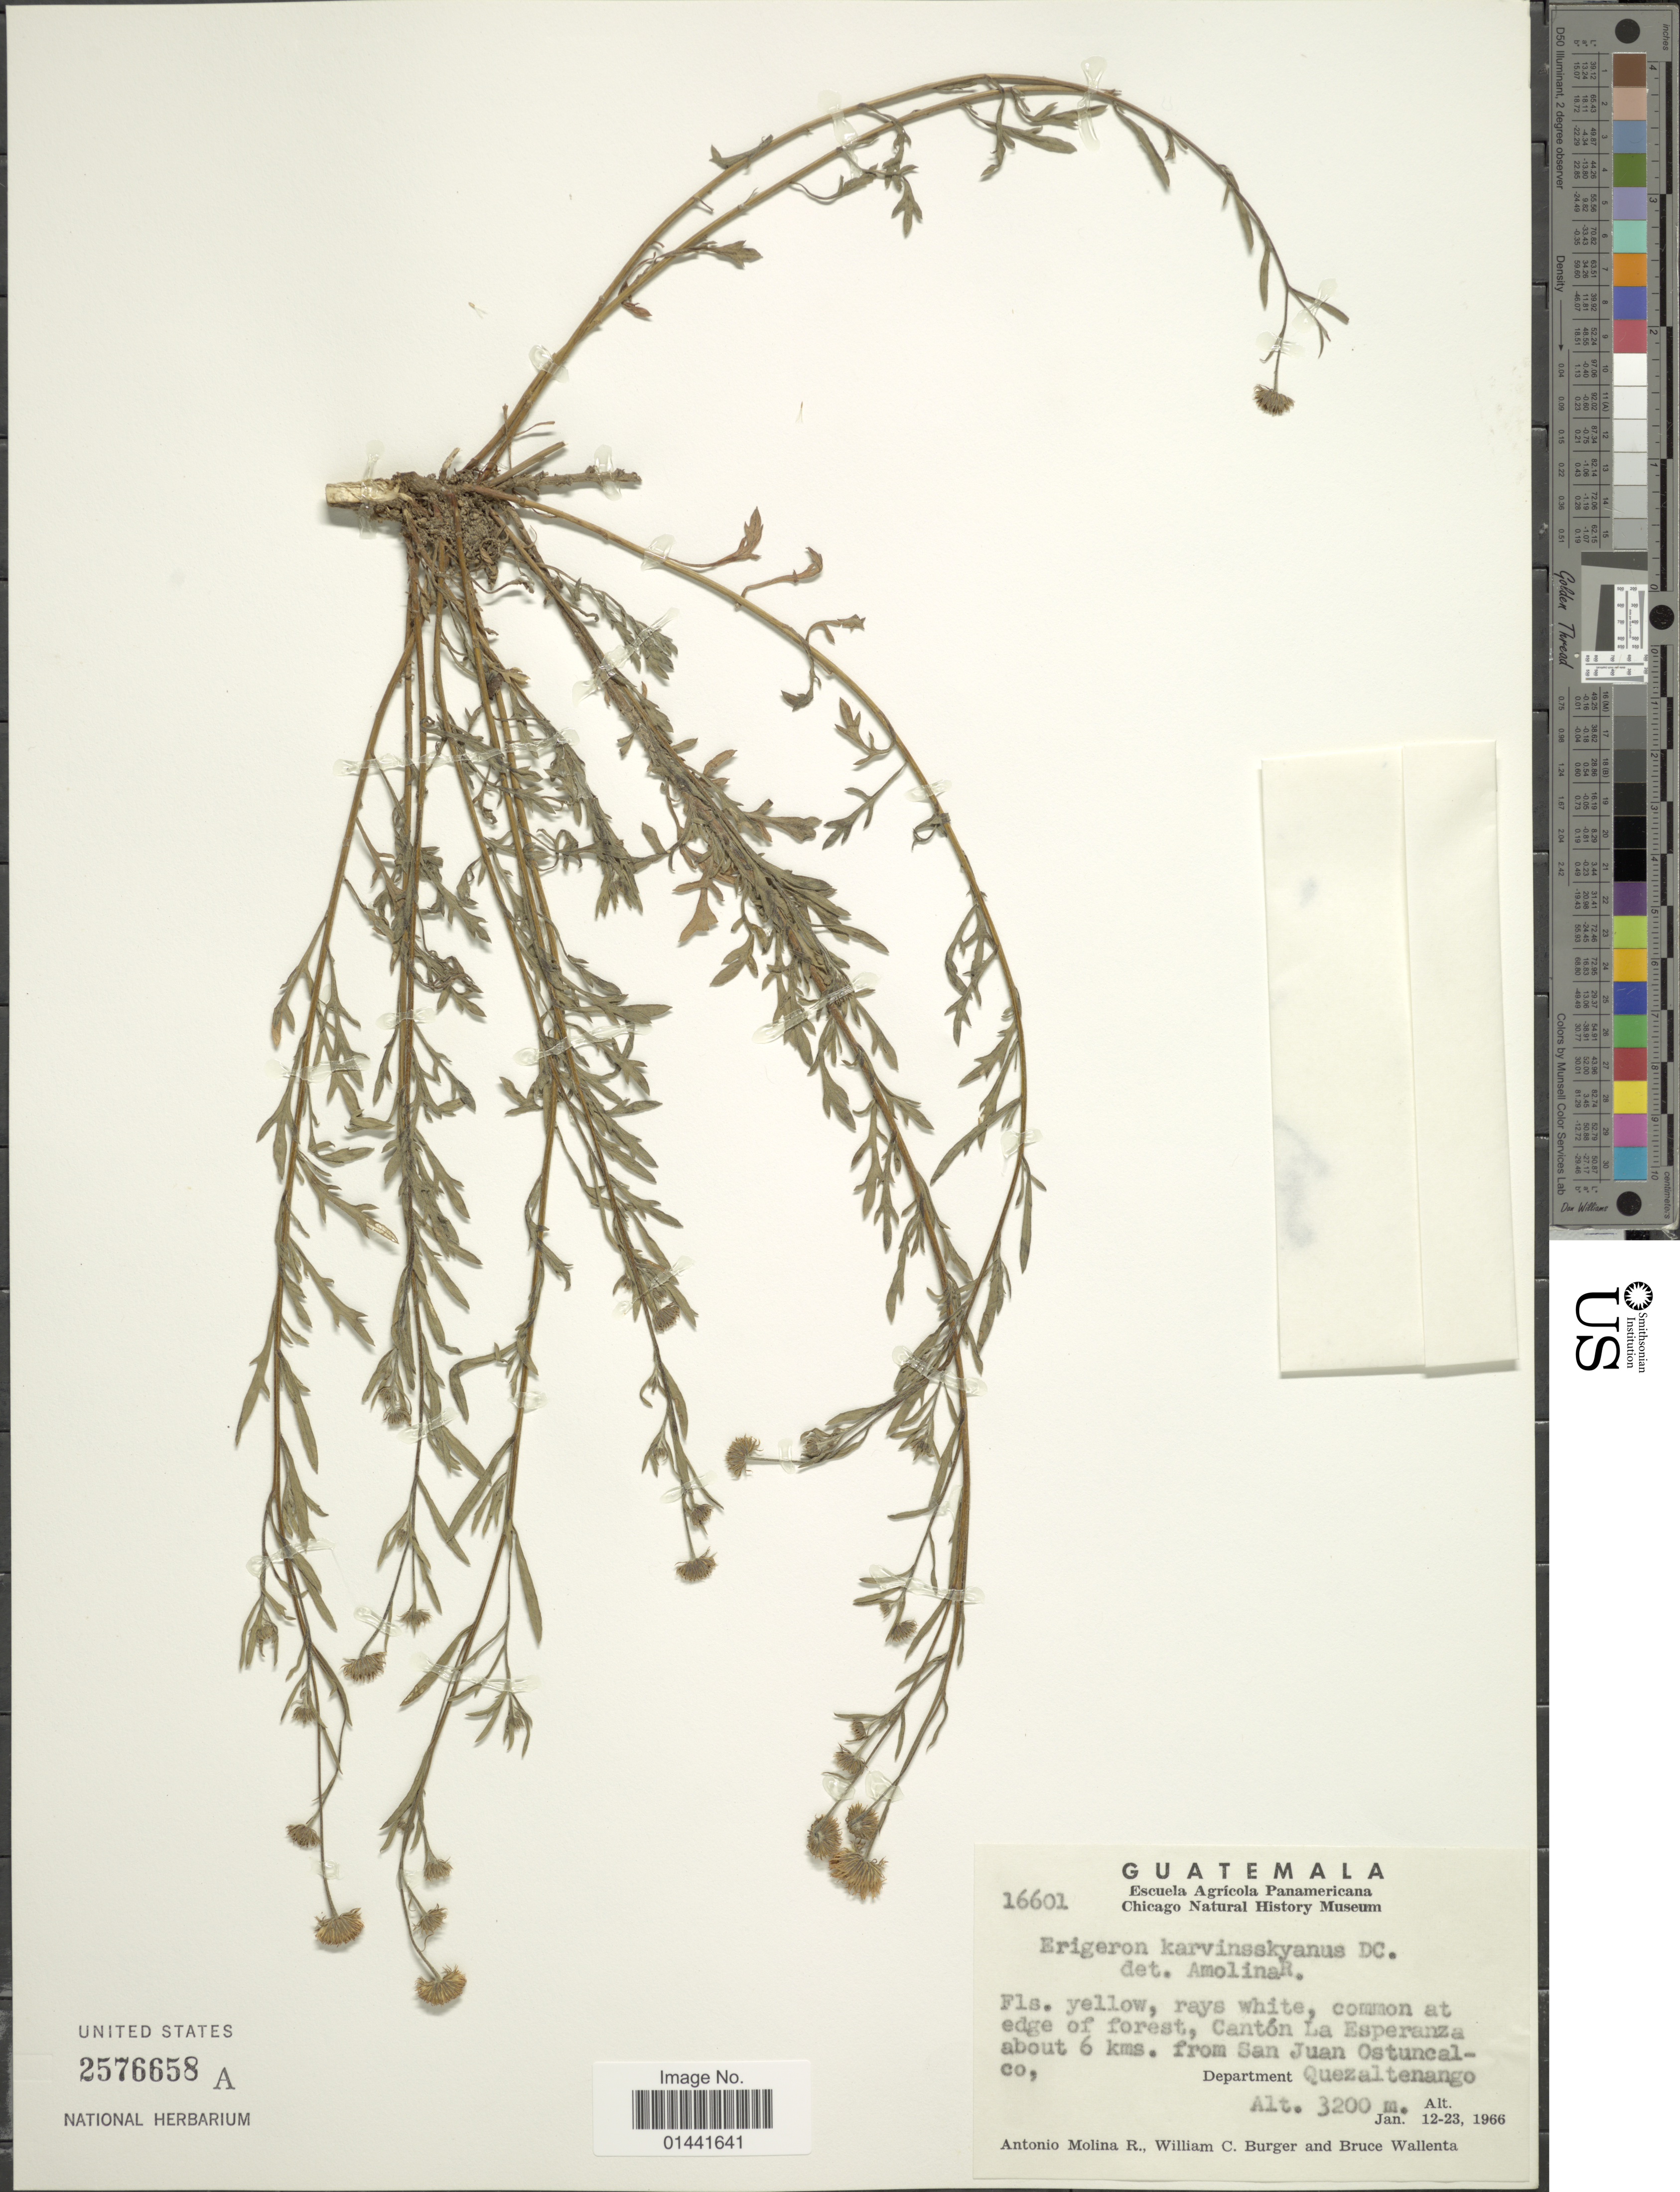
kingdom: Plantae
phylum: Tracheophyta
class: Magnoliopsida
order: Asterales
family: Asteraceae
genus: Erigeron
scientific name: Erigeron karvinskianus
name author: DC.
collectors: A. Molina R., W. Burger & B. Wallenta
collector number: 16601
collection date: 1966-01-12/1966-01-23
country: Guatemala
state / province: Quetzaltenango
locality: Common at edge of forest, Cantón La Esperanza about 6 kms. from San Juan Ostuncalco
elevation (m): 3200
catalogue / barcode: US 2576658A